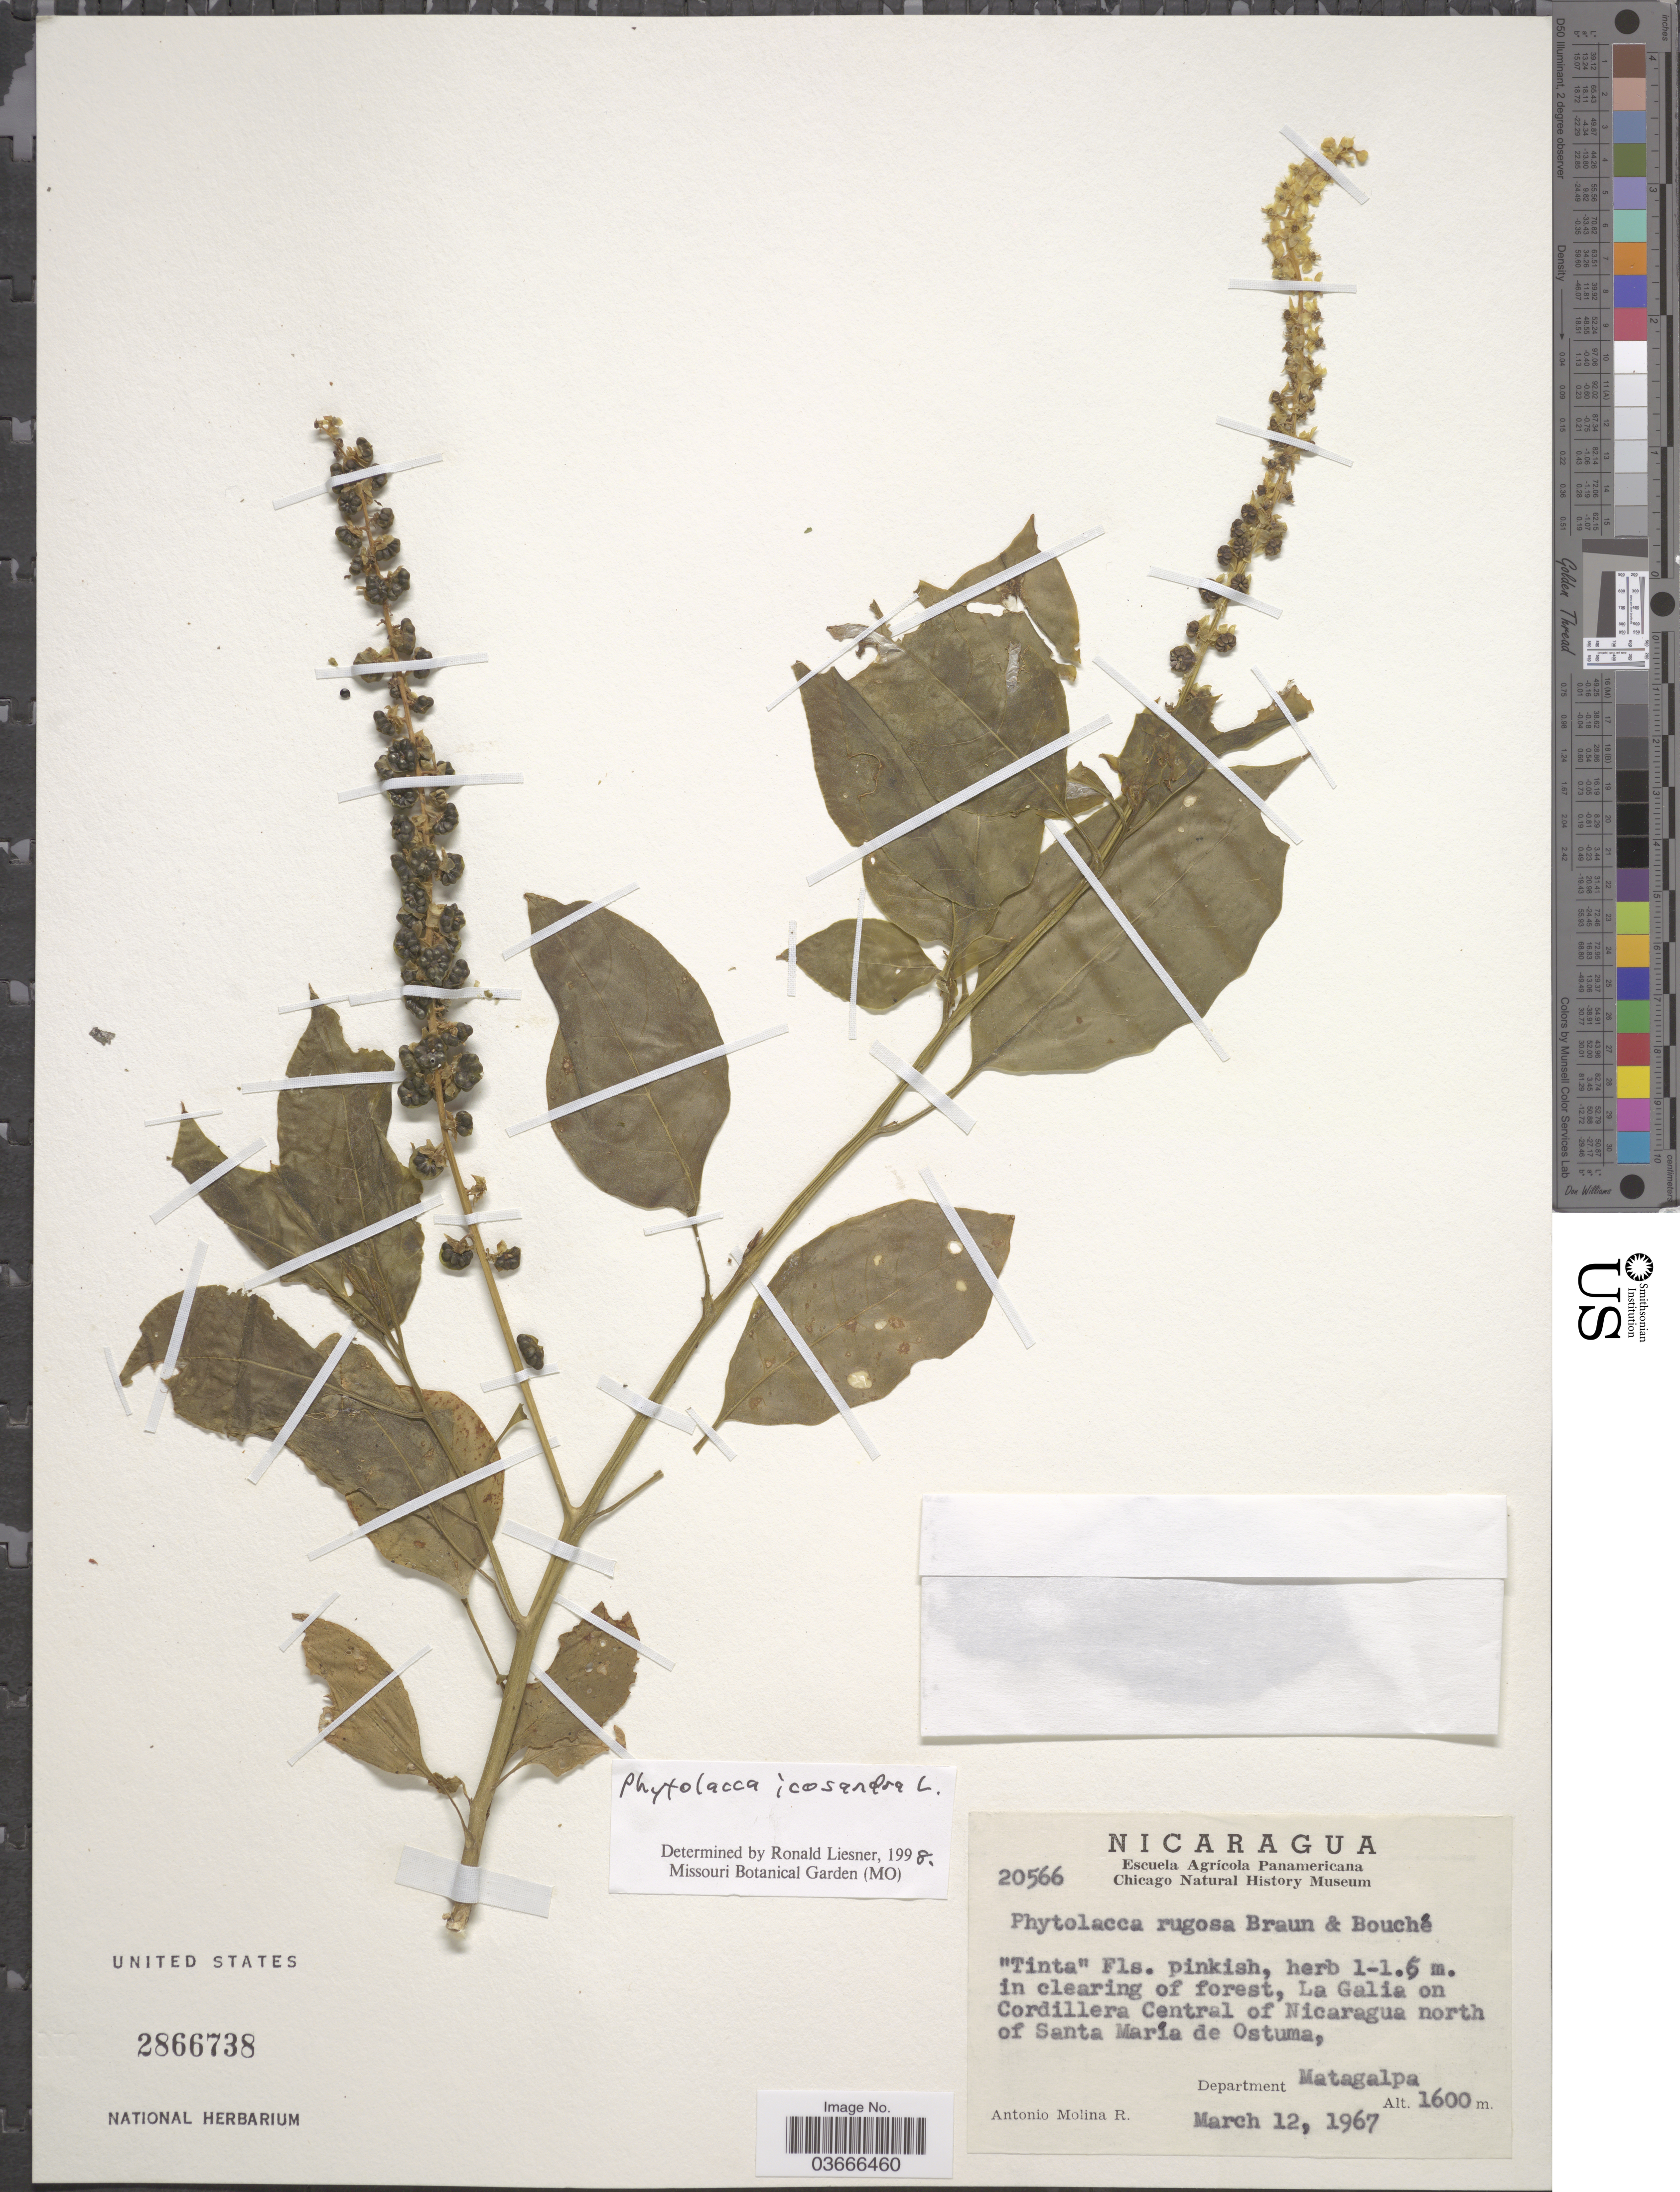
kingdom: Plantae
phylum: Tracheophyta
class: Magnoliopsida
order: Caryophyllales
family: Phytolaccaceae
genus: Phytolacca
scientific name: Phytolacca icosandra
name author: L.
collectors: A. Molina R.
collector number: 20566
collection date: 1967-03-12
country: Nicaragua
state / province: Matagalpa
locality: In clearing of forest, La Galia on Cordillera Central of Nicaragua north of Santa María de Ostuma, Department Matagalpa.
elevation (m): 1600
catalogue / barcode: US 2866738